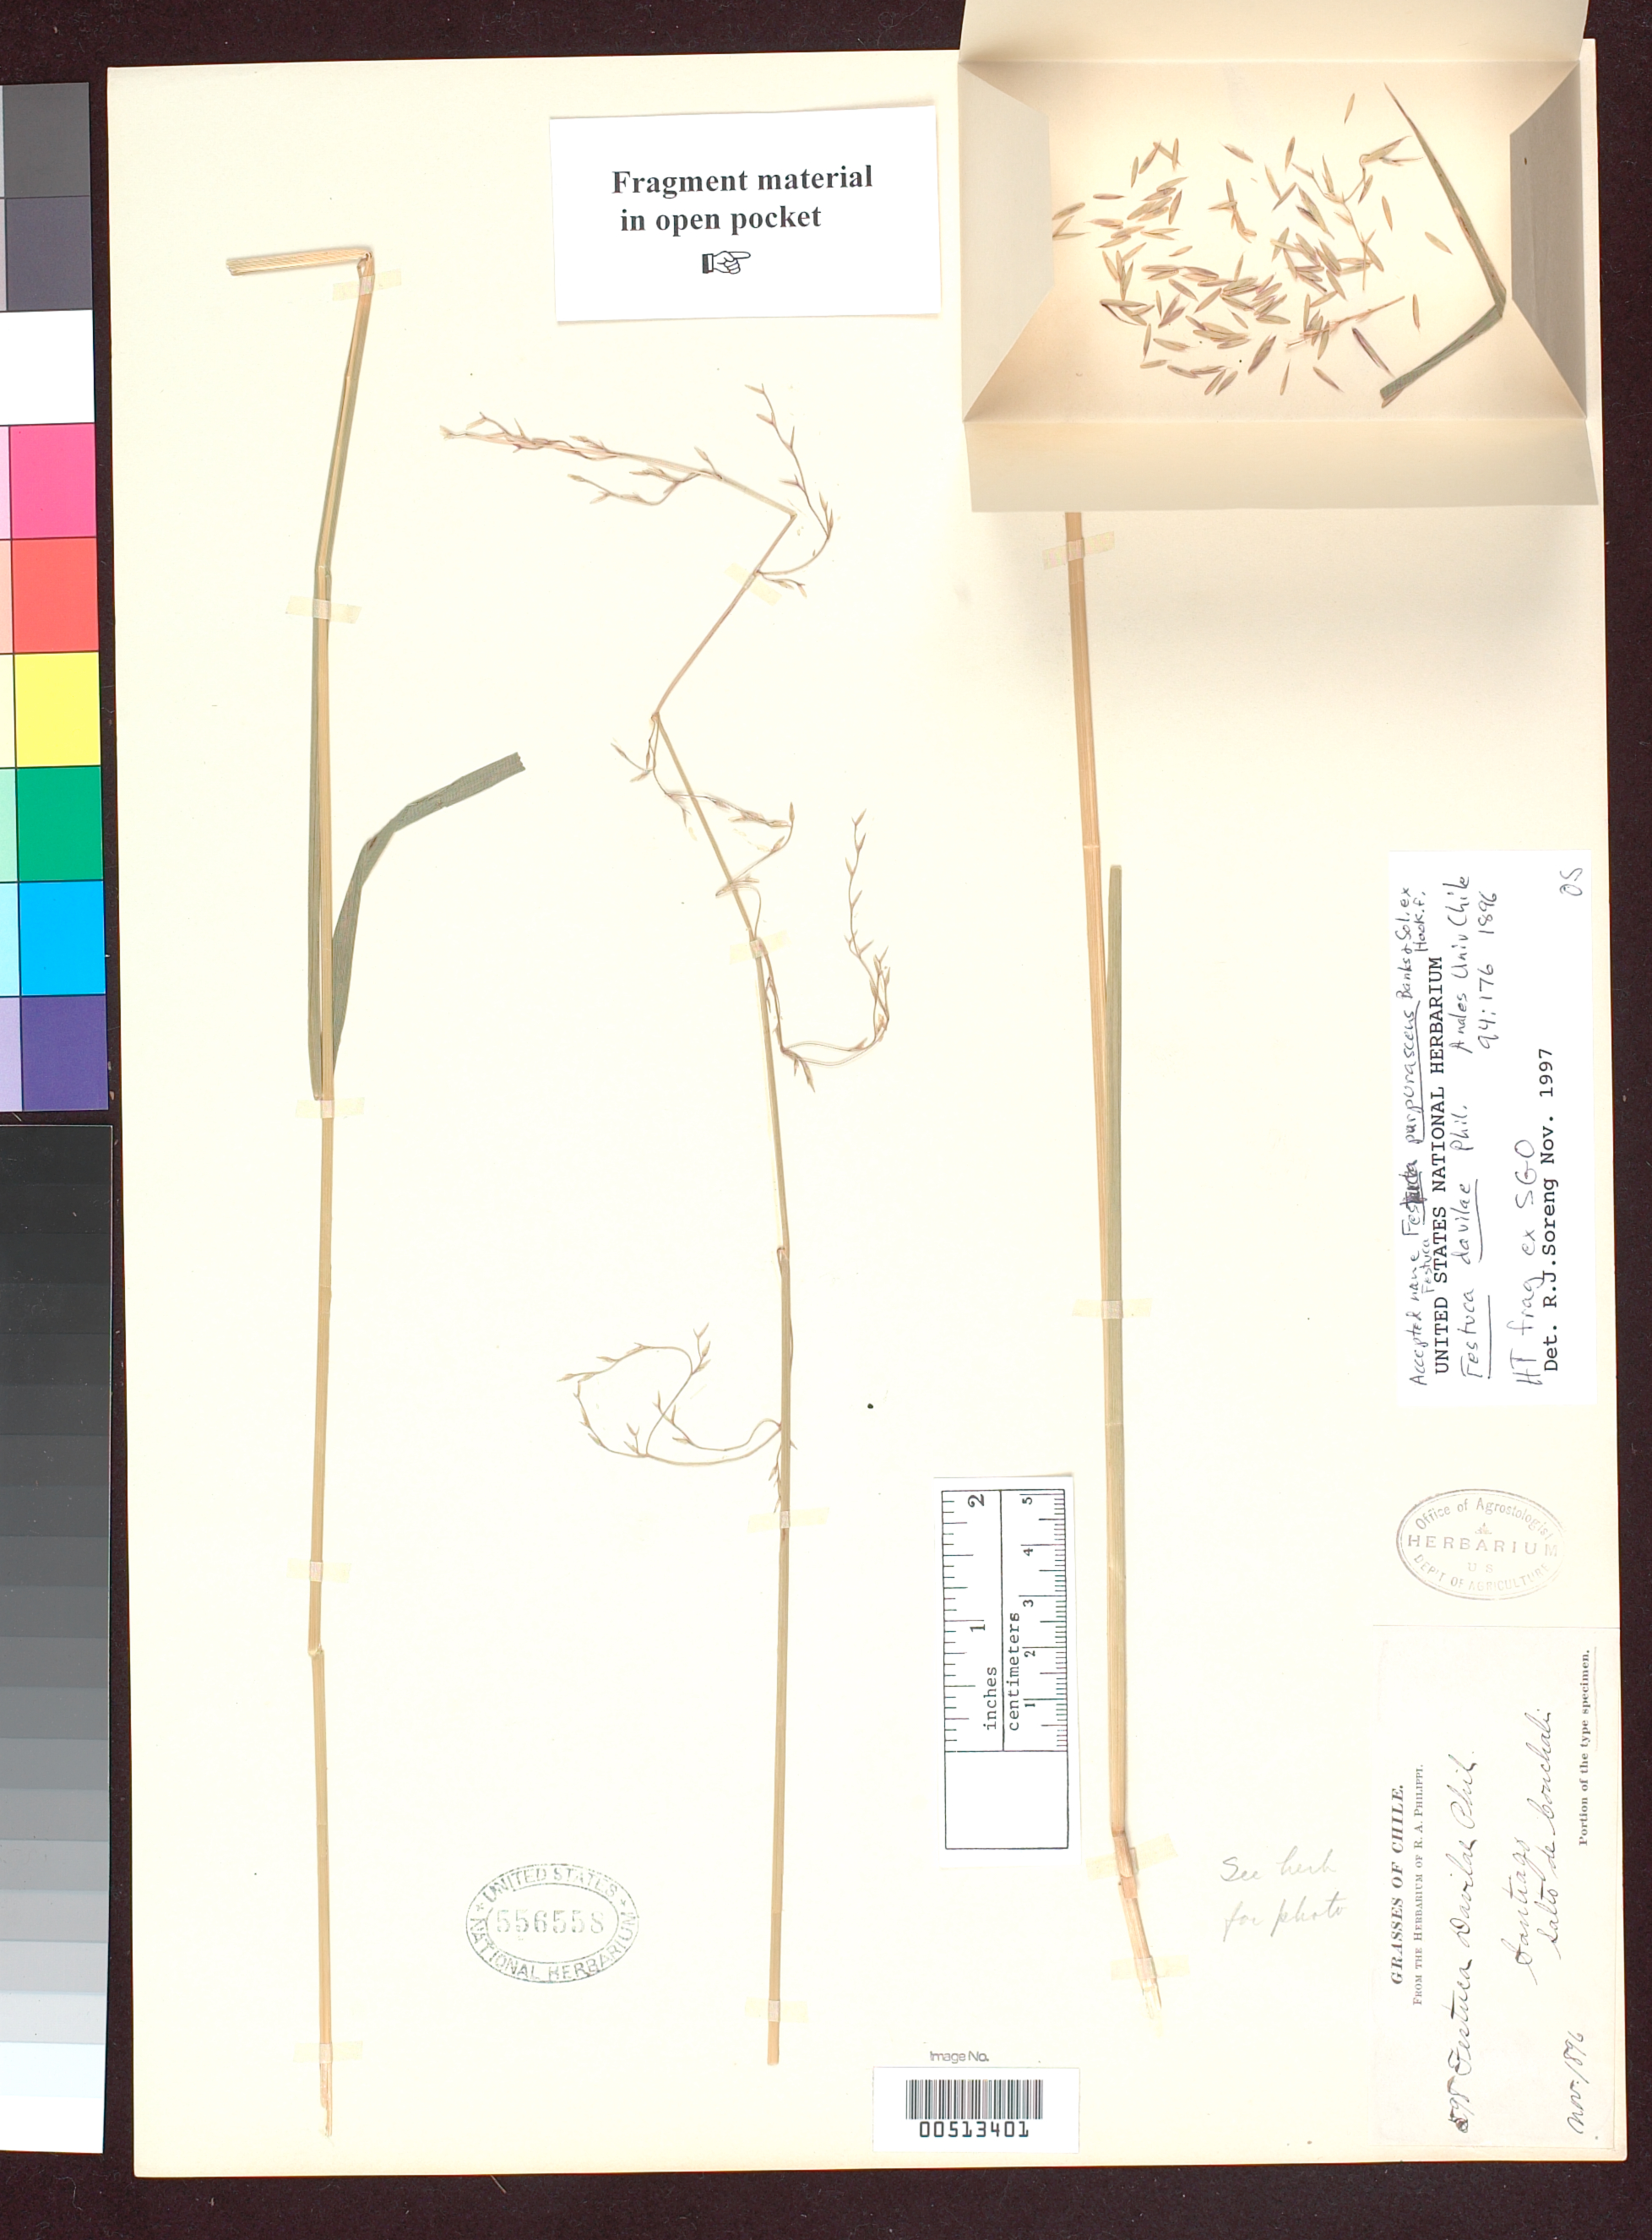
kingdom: Plantae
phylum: Tracheophyta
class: Liliopsida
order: Poales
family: Poaceae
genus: Festuca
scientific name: Festuca davilae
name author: Phil.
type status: Isotype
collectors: R. A. Philippi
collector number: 598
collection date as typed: Nov 1896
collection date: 1896-11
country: Chile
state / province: Región Metropolitana (RM)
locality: Salto de Conchali.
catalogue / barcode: US 556558